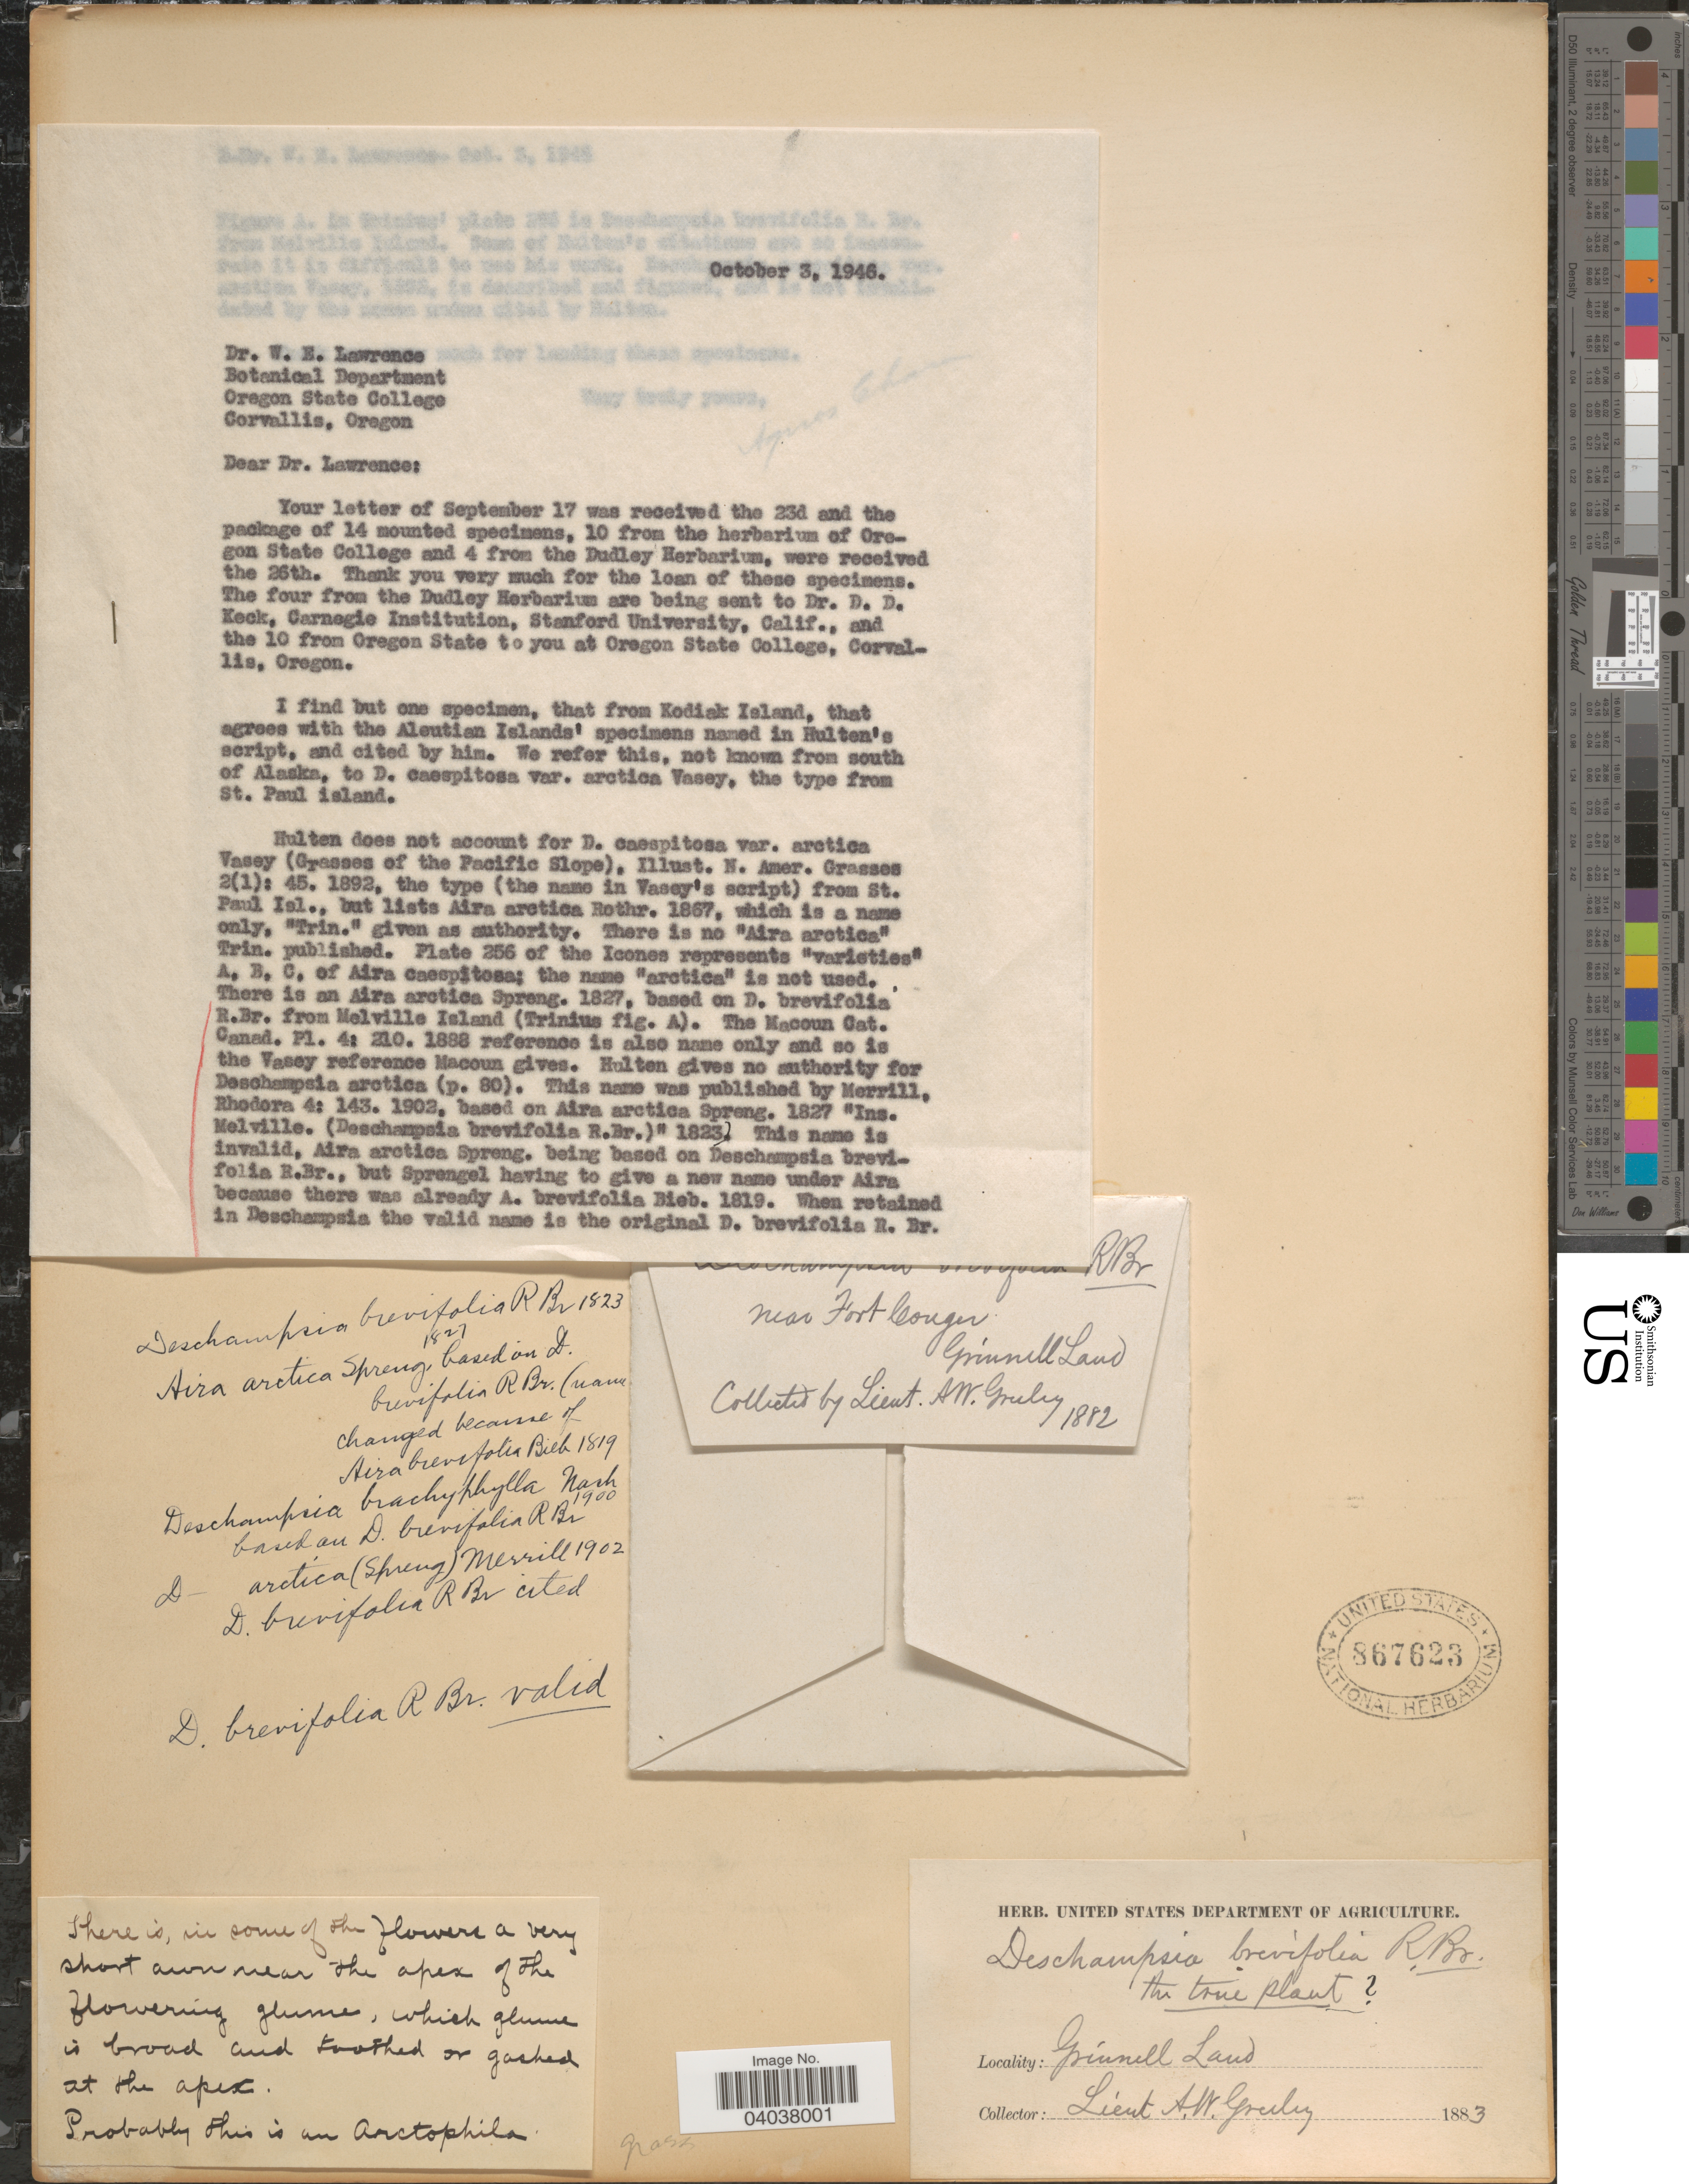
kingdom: Plantae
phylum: Tracheophyta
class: Liliopsida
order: Poales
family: Poaceae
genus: Deschampsia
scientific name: Deschampsia brevifolia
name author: R. Br. in Parry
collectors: A. Greeley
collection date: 1882/1883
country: Canada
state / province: Nunavut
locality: Near Fort Conger, Grinnell Land.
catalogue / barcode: US 867623